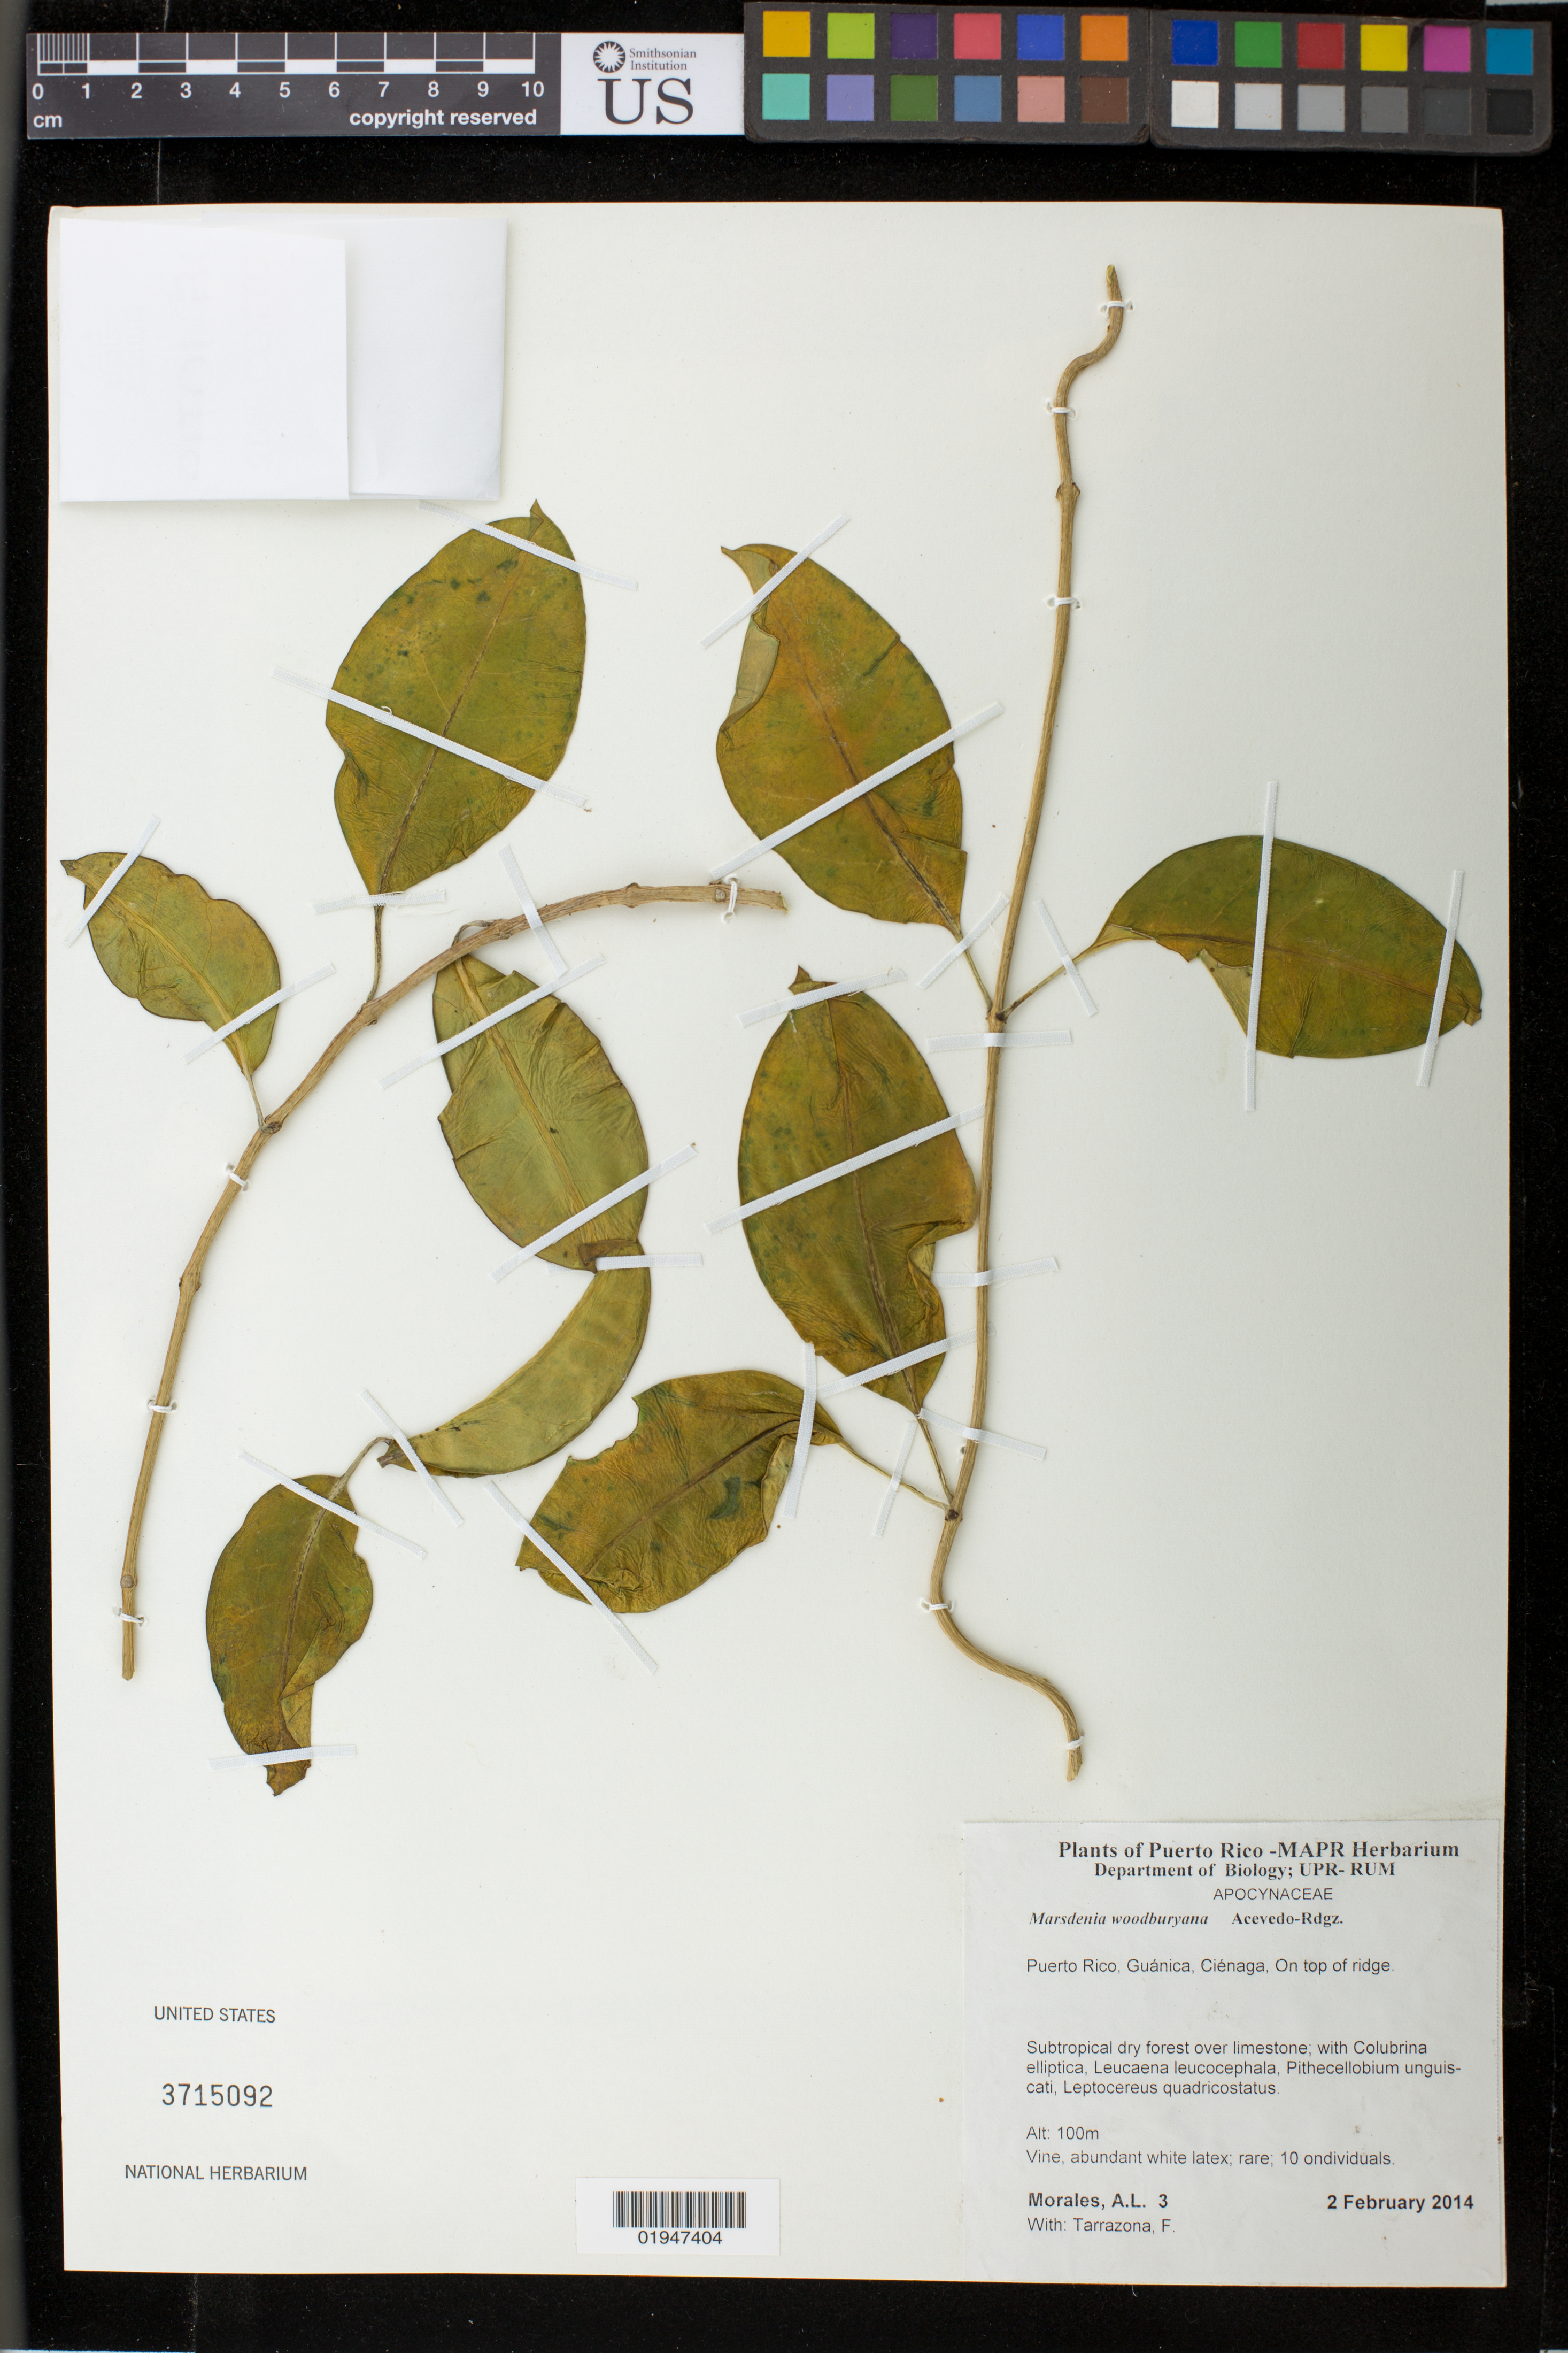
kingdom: Plantae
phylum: Tracheophyta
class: Magnoliopsida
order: Gentianales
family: Apocynaceae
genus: Marsdenia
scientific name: Marsdenia woodburyana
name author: Acev.-Rodr.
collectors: A. Morales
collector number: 3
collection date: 2014-02-02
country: Puerto Rico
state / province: Guanica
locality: Ciénaga, on top of ridge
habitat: Subtropical dry forest over limestone, with Colubrina elliptica, Leucaena leucocephala, Pithecellobium unguis-cati, Leptocereus quadricostatus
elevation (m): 100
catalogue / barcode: US 3715092